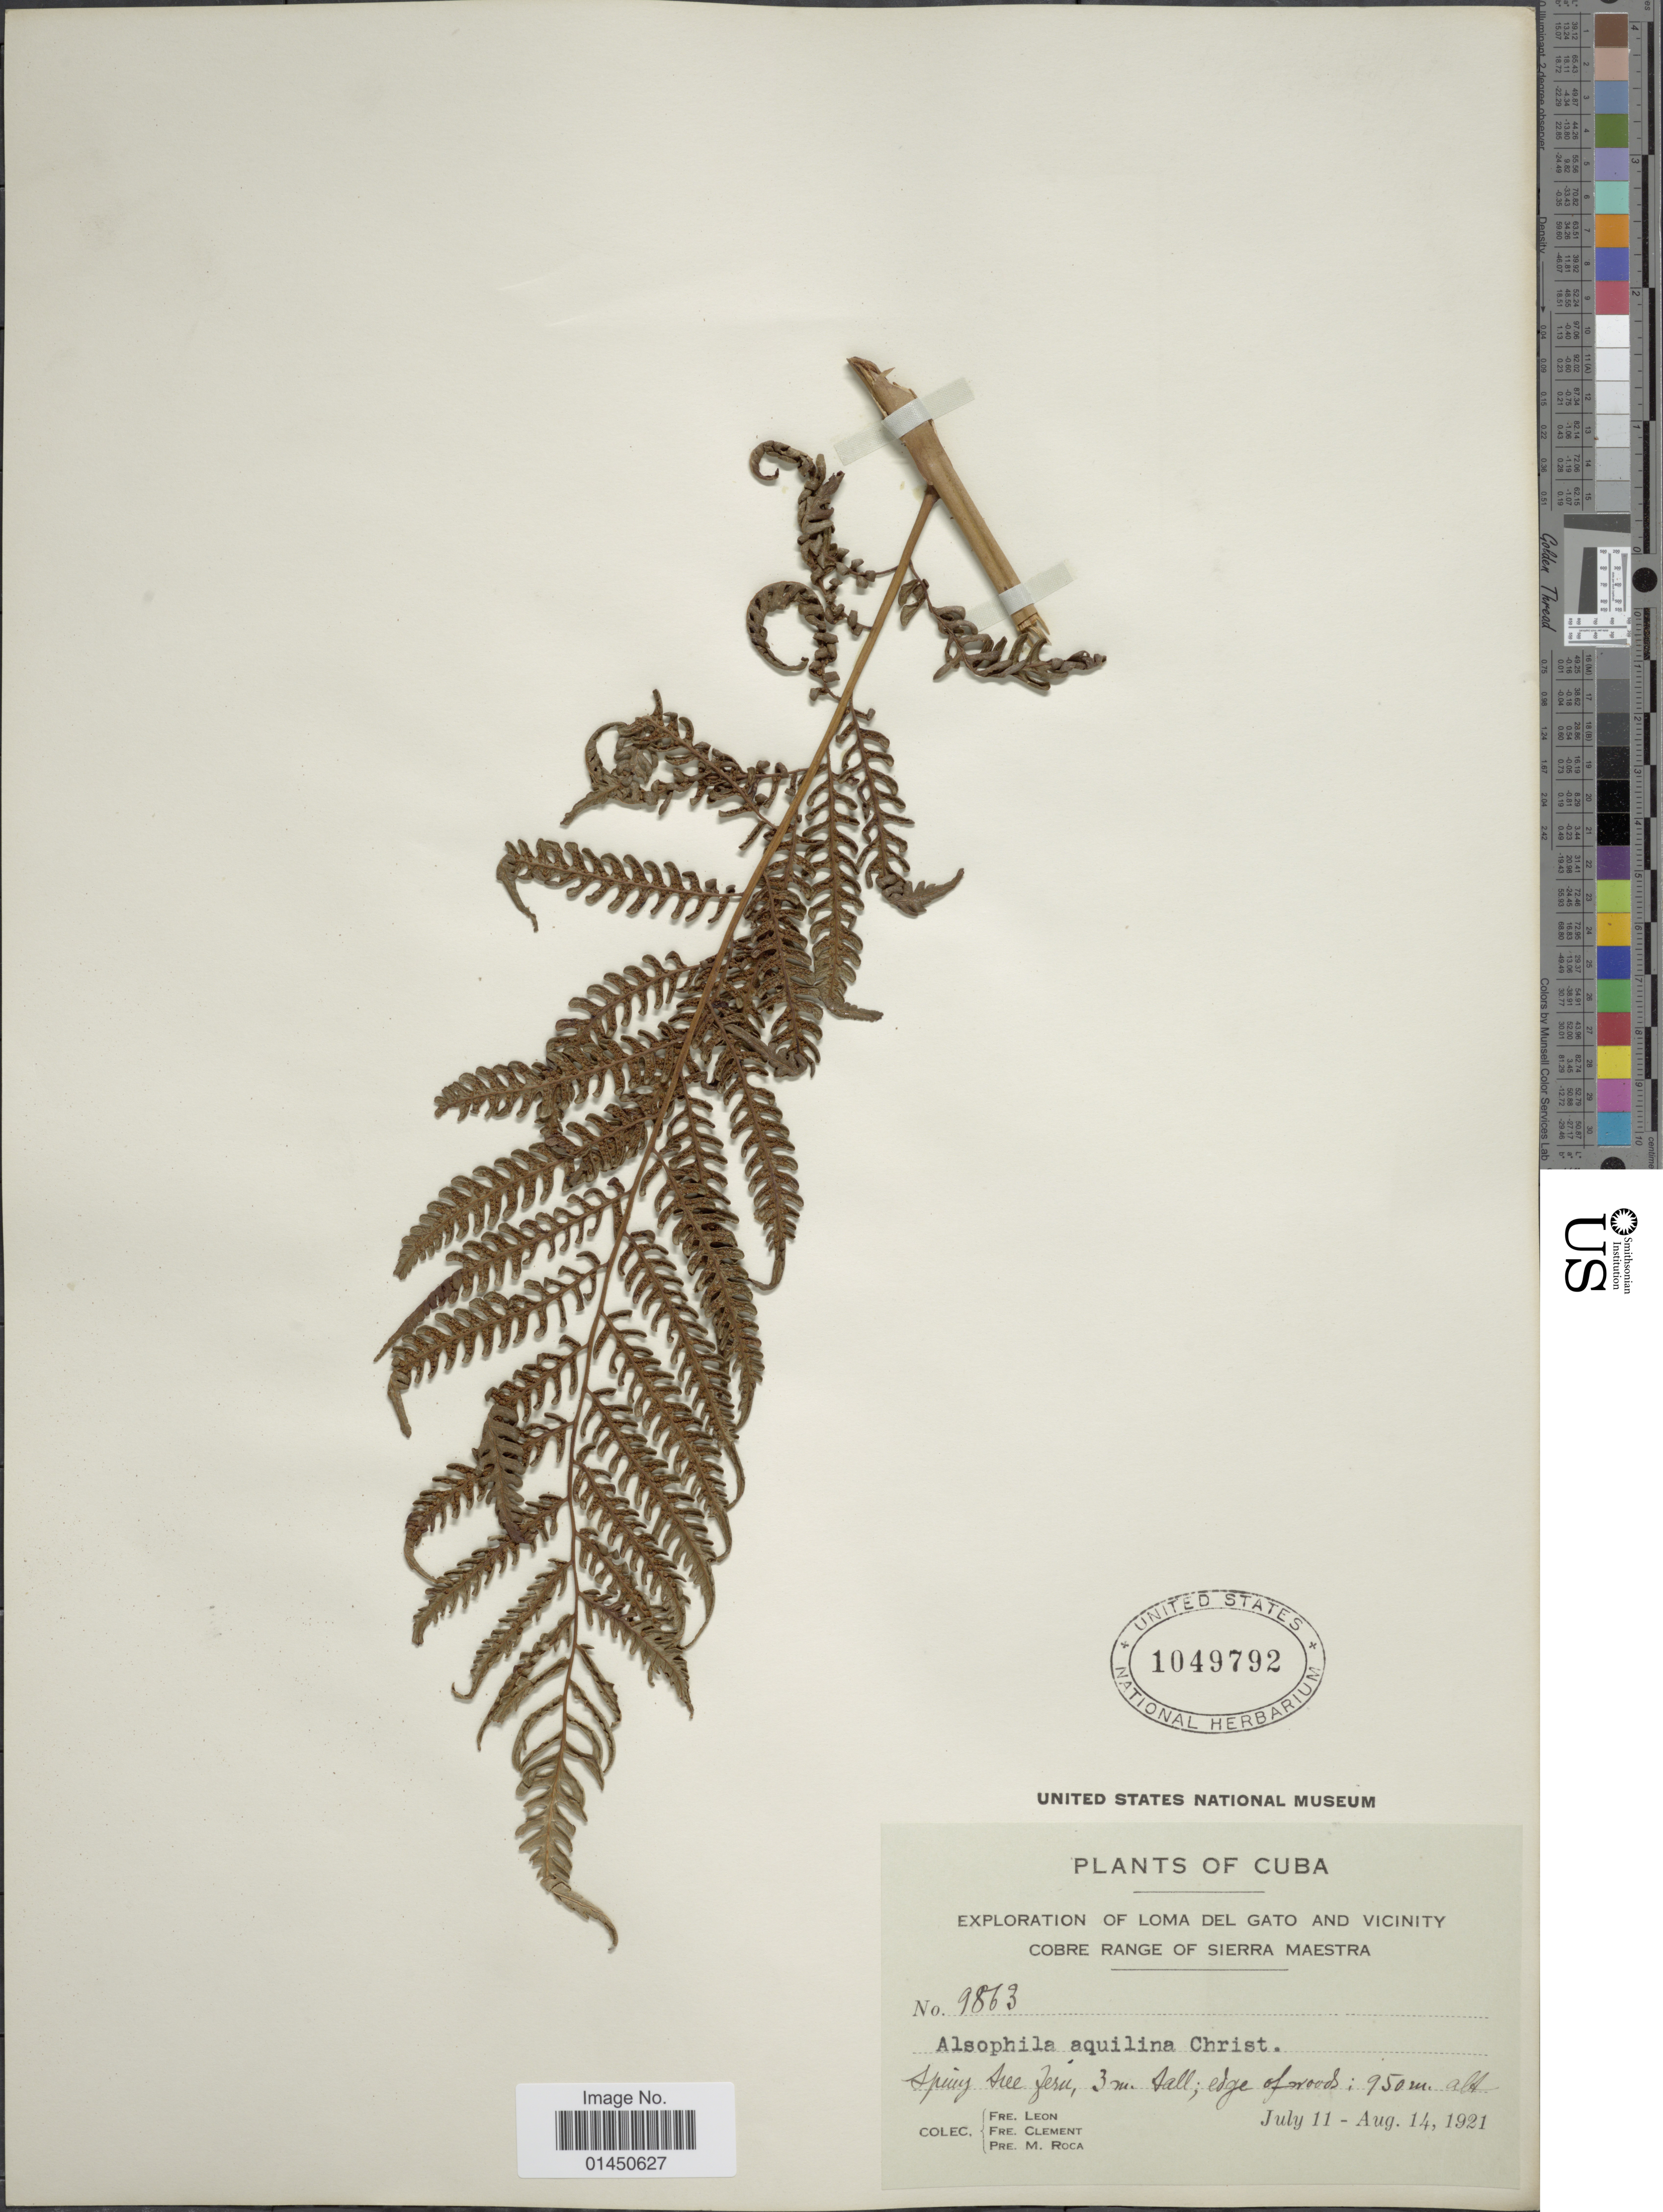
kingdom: Plantae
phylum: Tracheophyta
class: Polypodiopsida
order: Cyatheales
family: Cyatheaceae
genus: Cyathea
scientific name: Cyathea parvula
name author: (Jenman) Domin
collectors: Bro. León, Bro. Clemente & M. Roca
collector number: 9863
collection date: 1921-07-11/1921-08-14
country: Cuba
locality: Loma del Gato and vicinity, Cobre Range of Sierra Maestra, edge of woods.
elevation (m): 950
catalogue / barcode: US 1049792